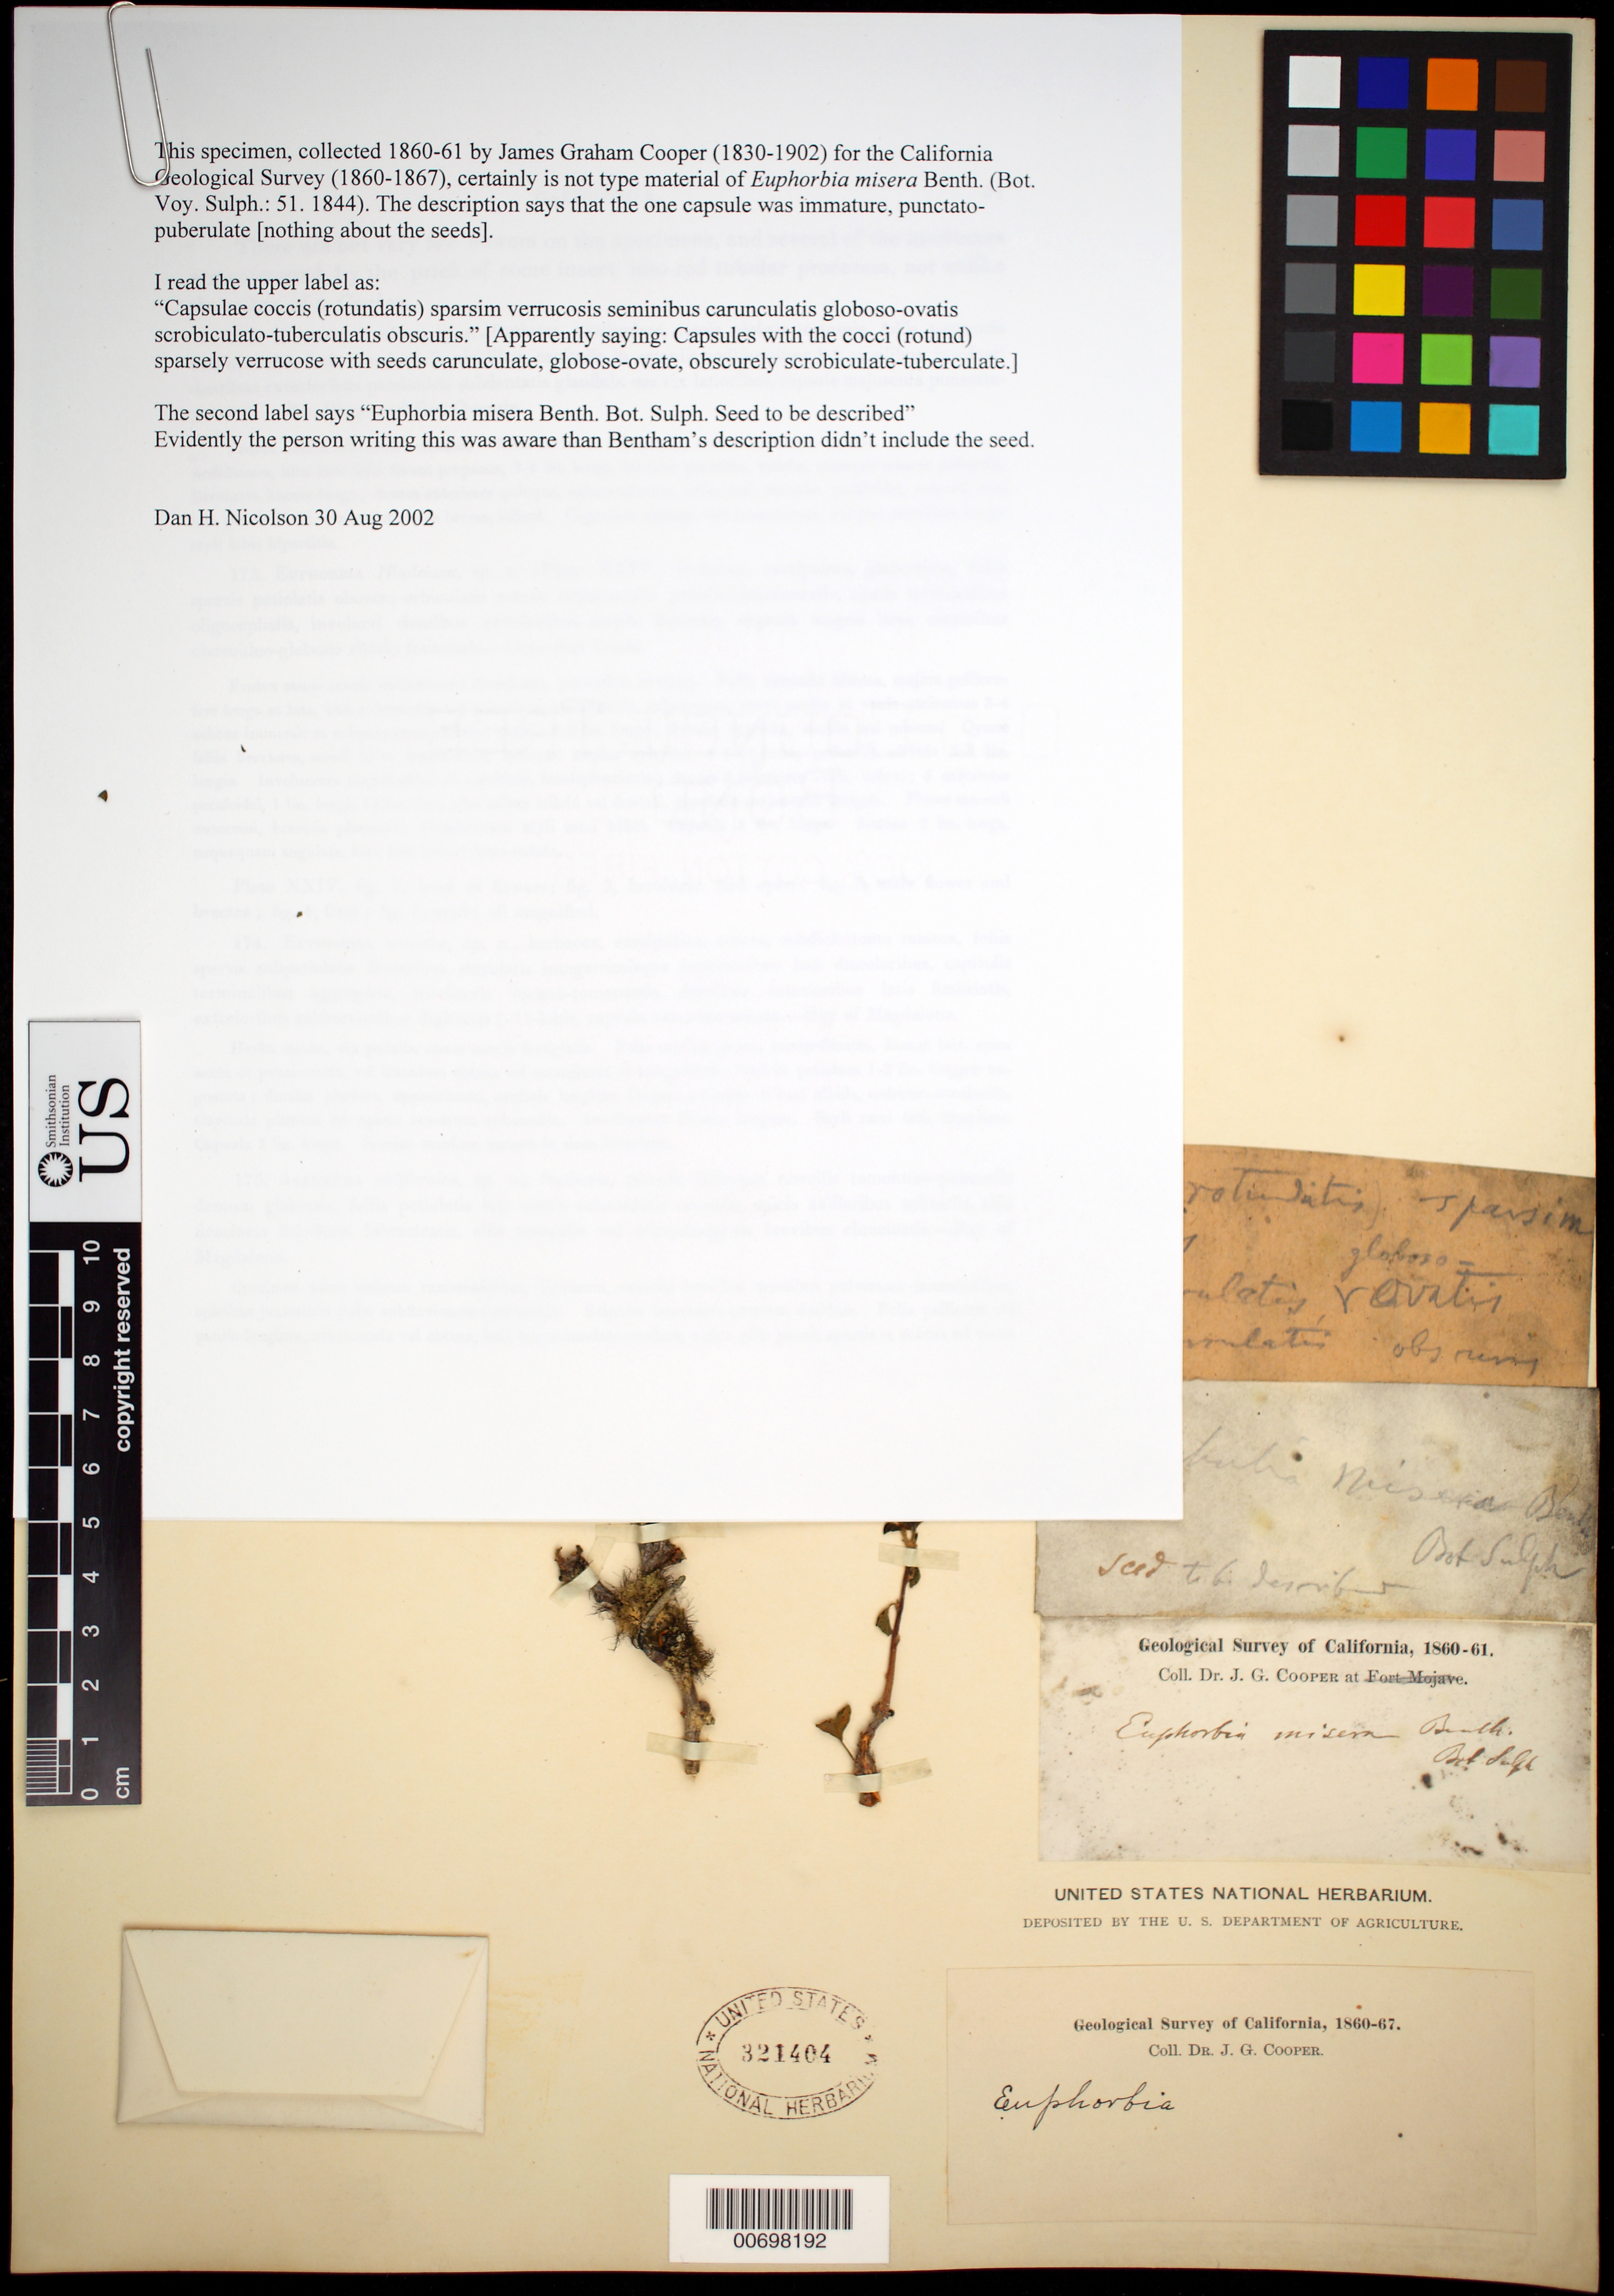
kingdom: Plantae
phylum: Tracheophyta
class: Magnoliopsida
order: Malpighiales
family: Euphorbiaceae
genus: Euphorbia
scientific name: Euphorbia misera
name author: Benth.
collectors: J. G. Cooper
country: United States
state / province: California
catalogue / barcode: US 321404